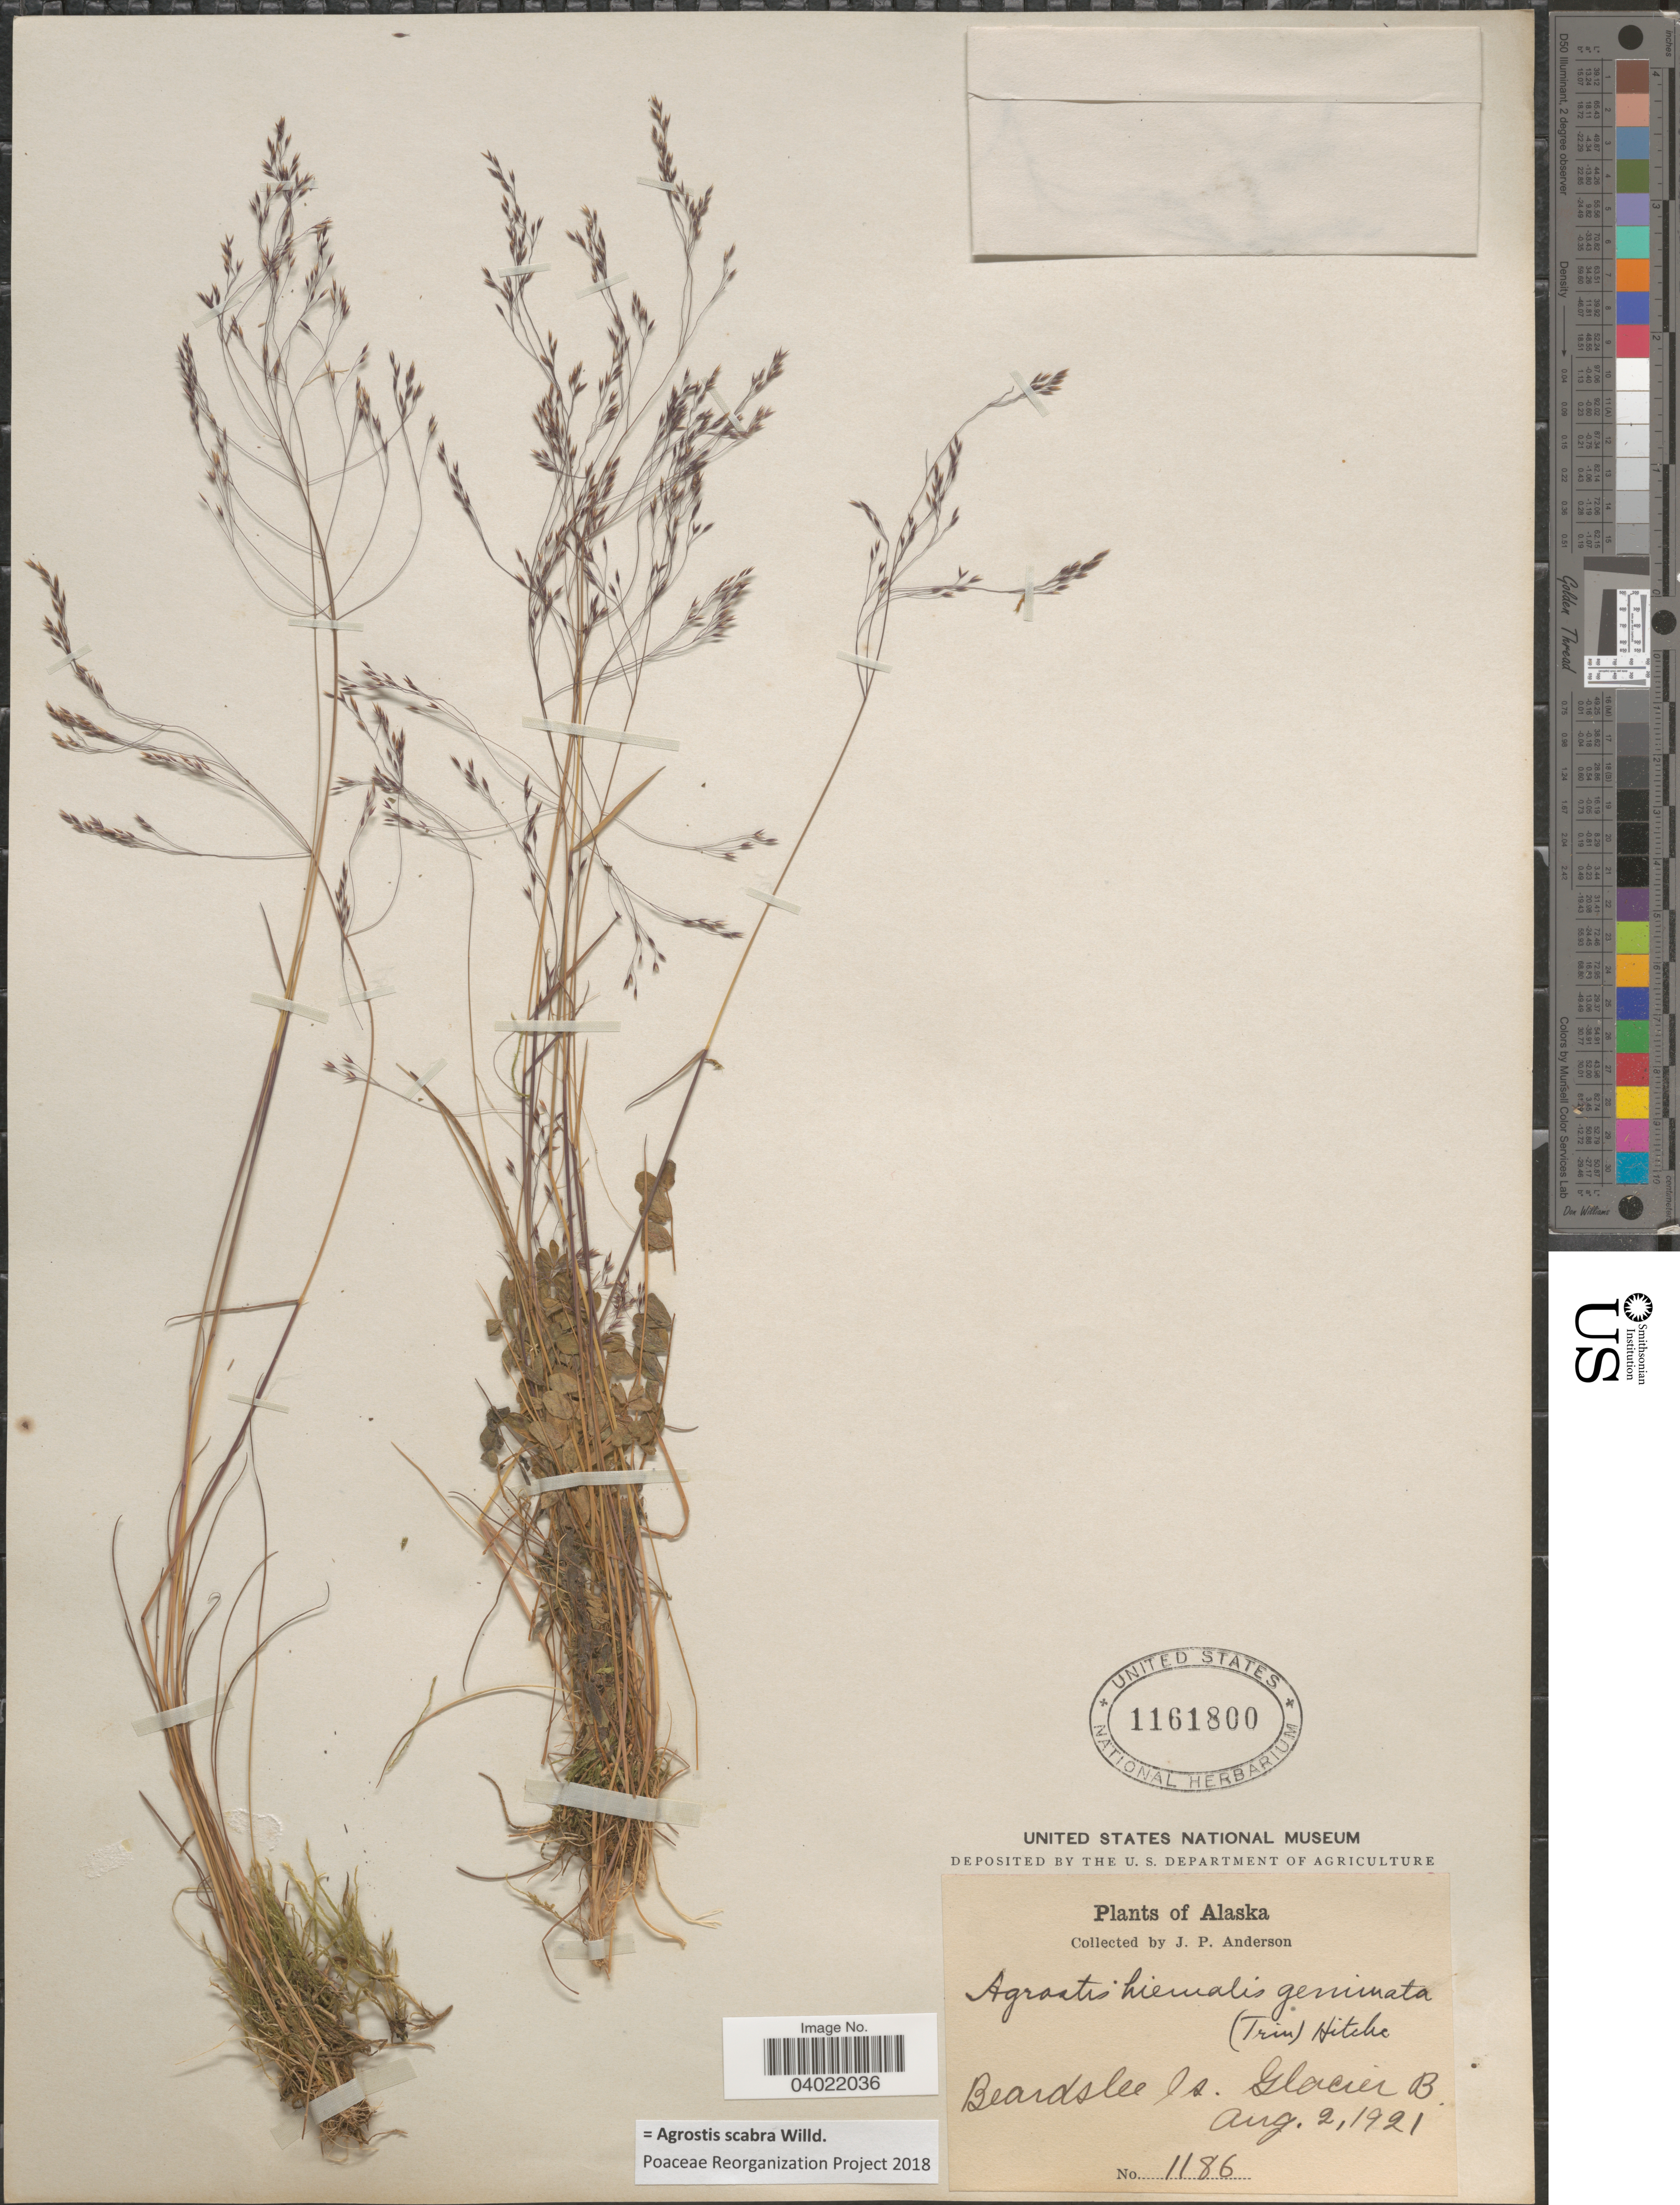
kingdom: Plantae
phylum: Tracheophyta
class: Liliopsida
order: Poales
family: Poaceae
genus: Agrostis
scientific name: Agrostis scabra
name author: Willd.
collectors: J. P. Anderson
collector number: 1186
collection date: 1921-08-02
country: United States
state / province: Alaska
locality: Beardslee Is. Glacier B.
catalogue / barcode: US 1161800